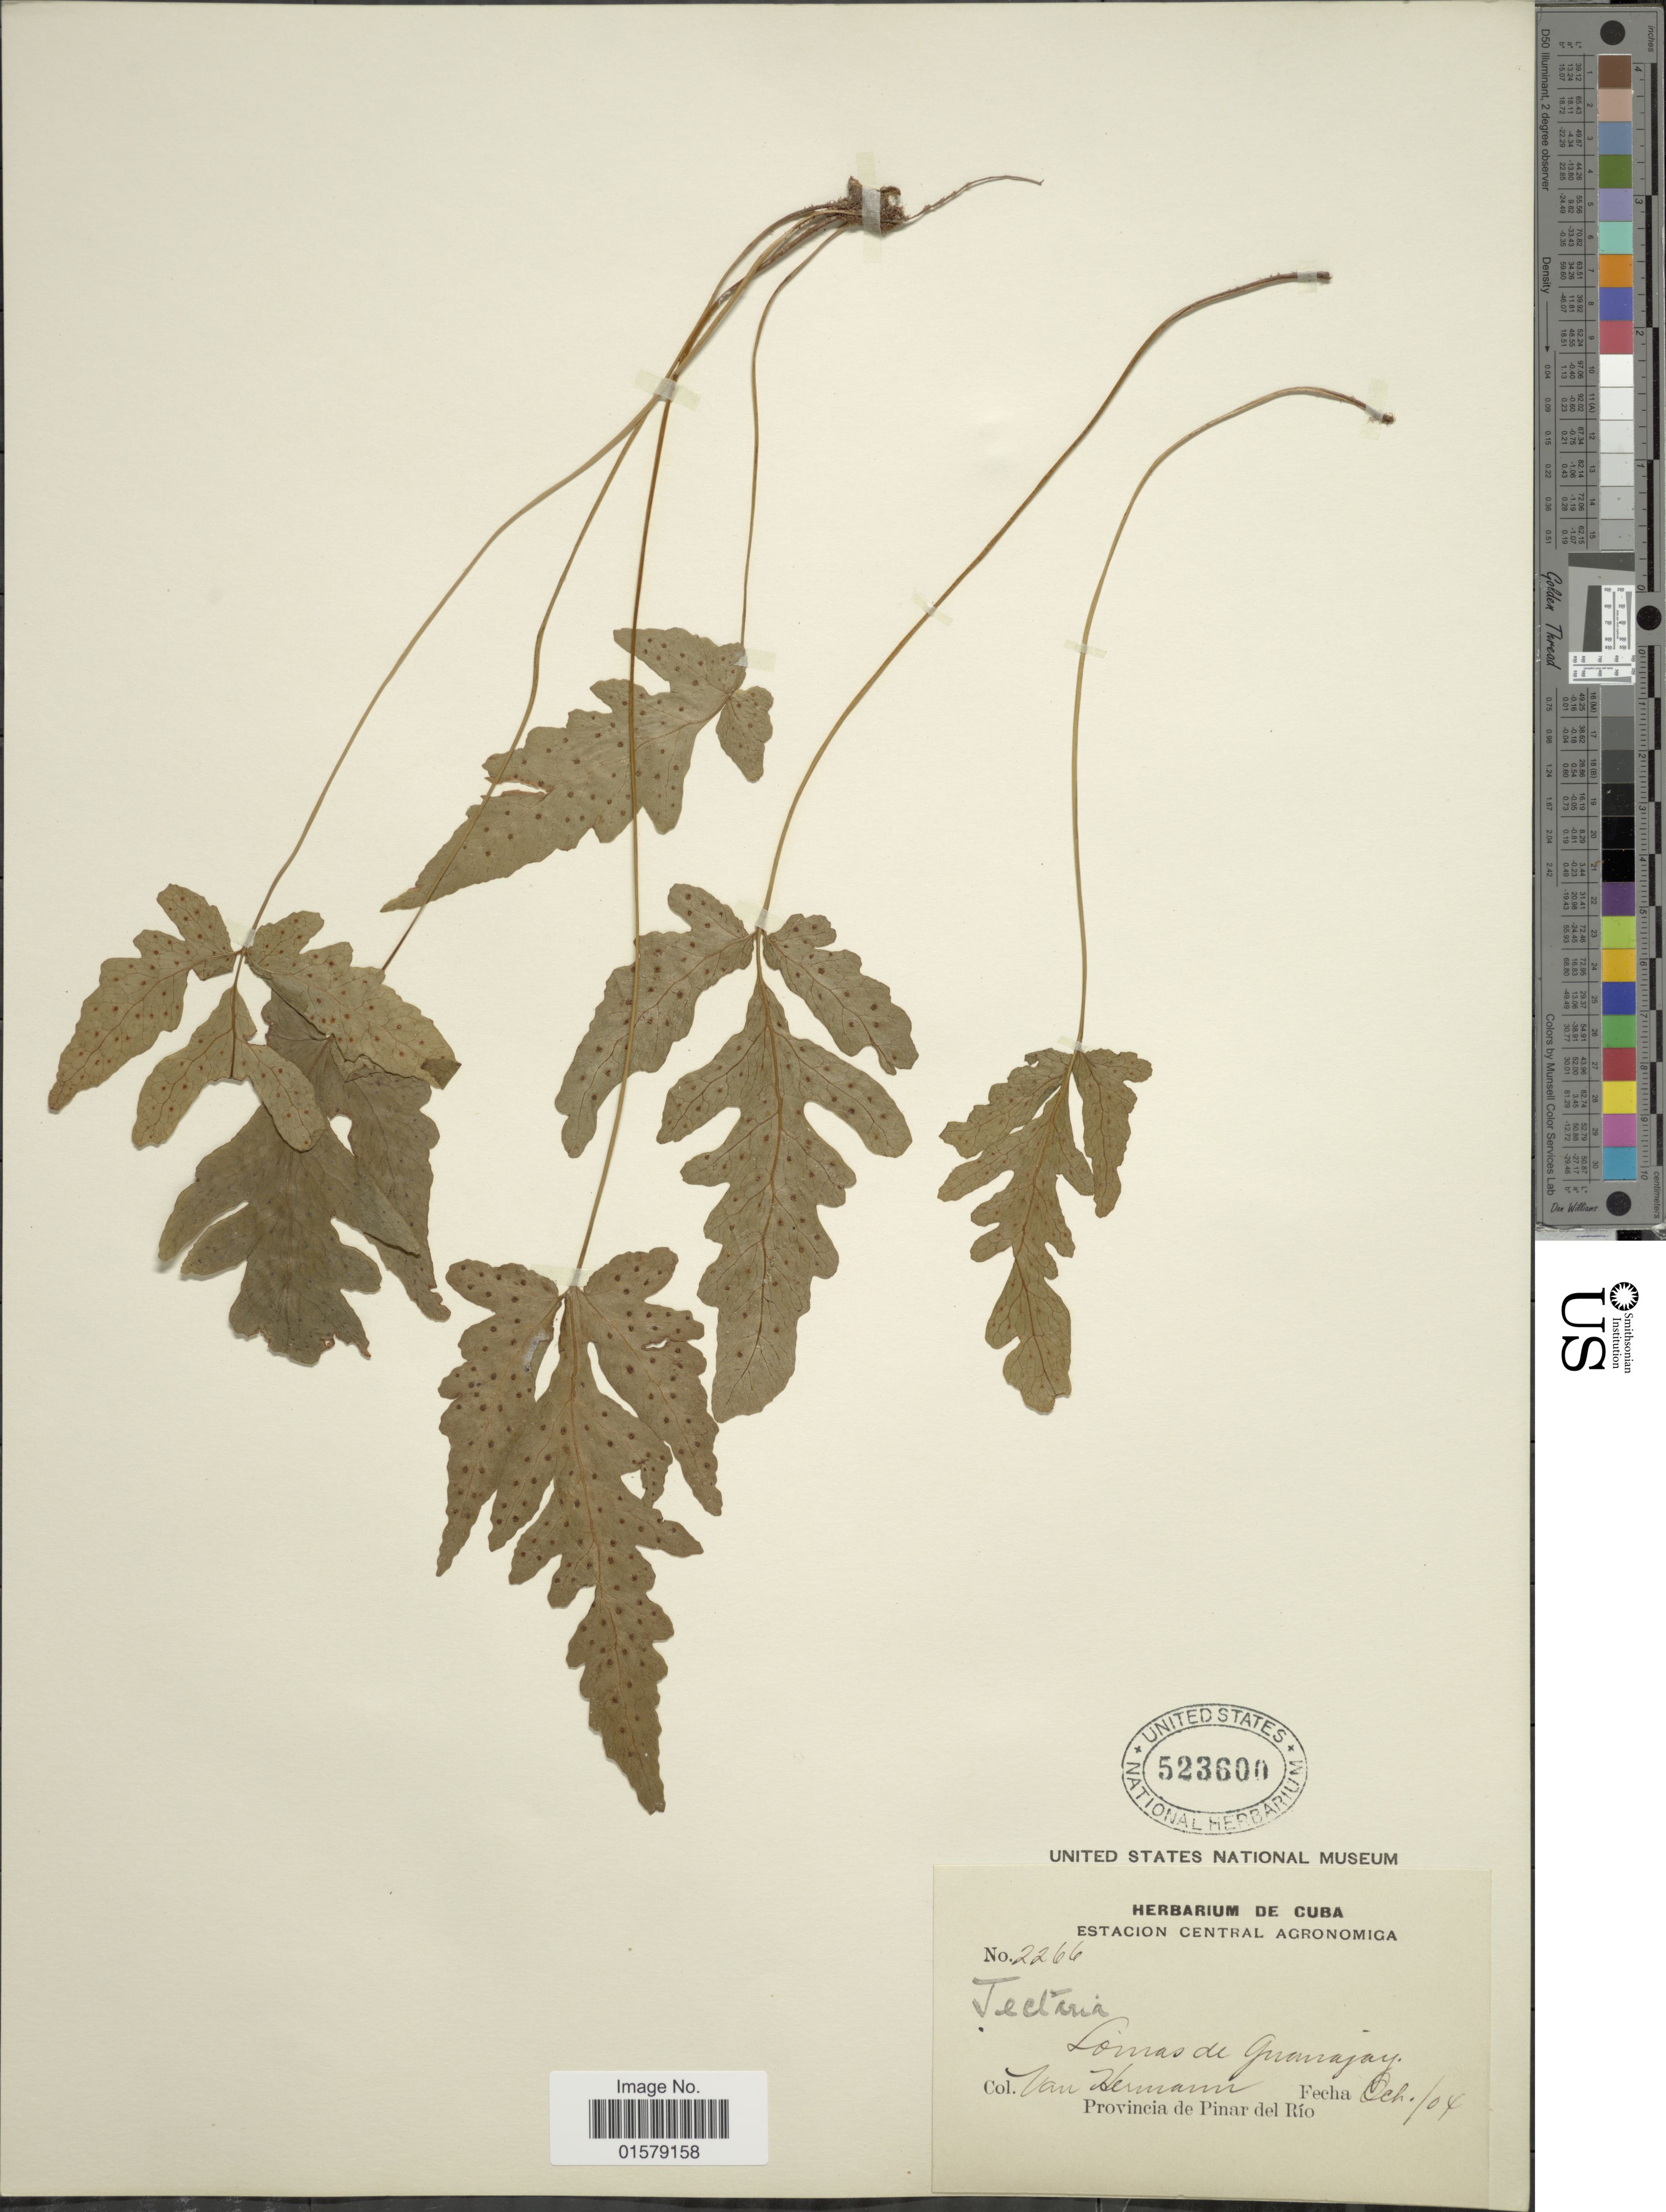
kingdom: Plantae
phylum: Tracheophyta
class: Polypodiopsida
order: Polypodiales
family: Tectariaceae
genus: Tectaria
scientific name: Tectaria fimbriata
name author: (Willd.) Lourteig & Proctor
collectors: Van Hermann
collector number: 2266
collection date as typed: Transcribed d/m/y: /10/7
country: Cuba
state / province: Pinar del Río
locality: Lomas de Guanajay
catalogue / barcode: US 523600